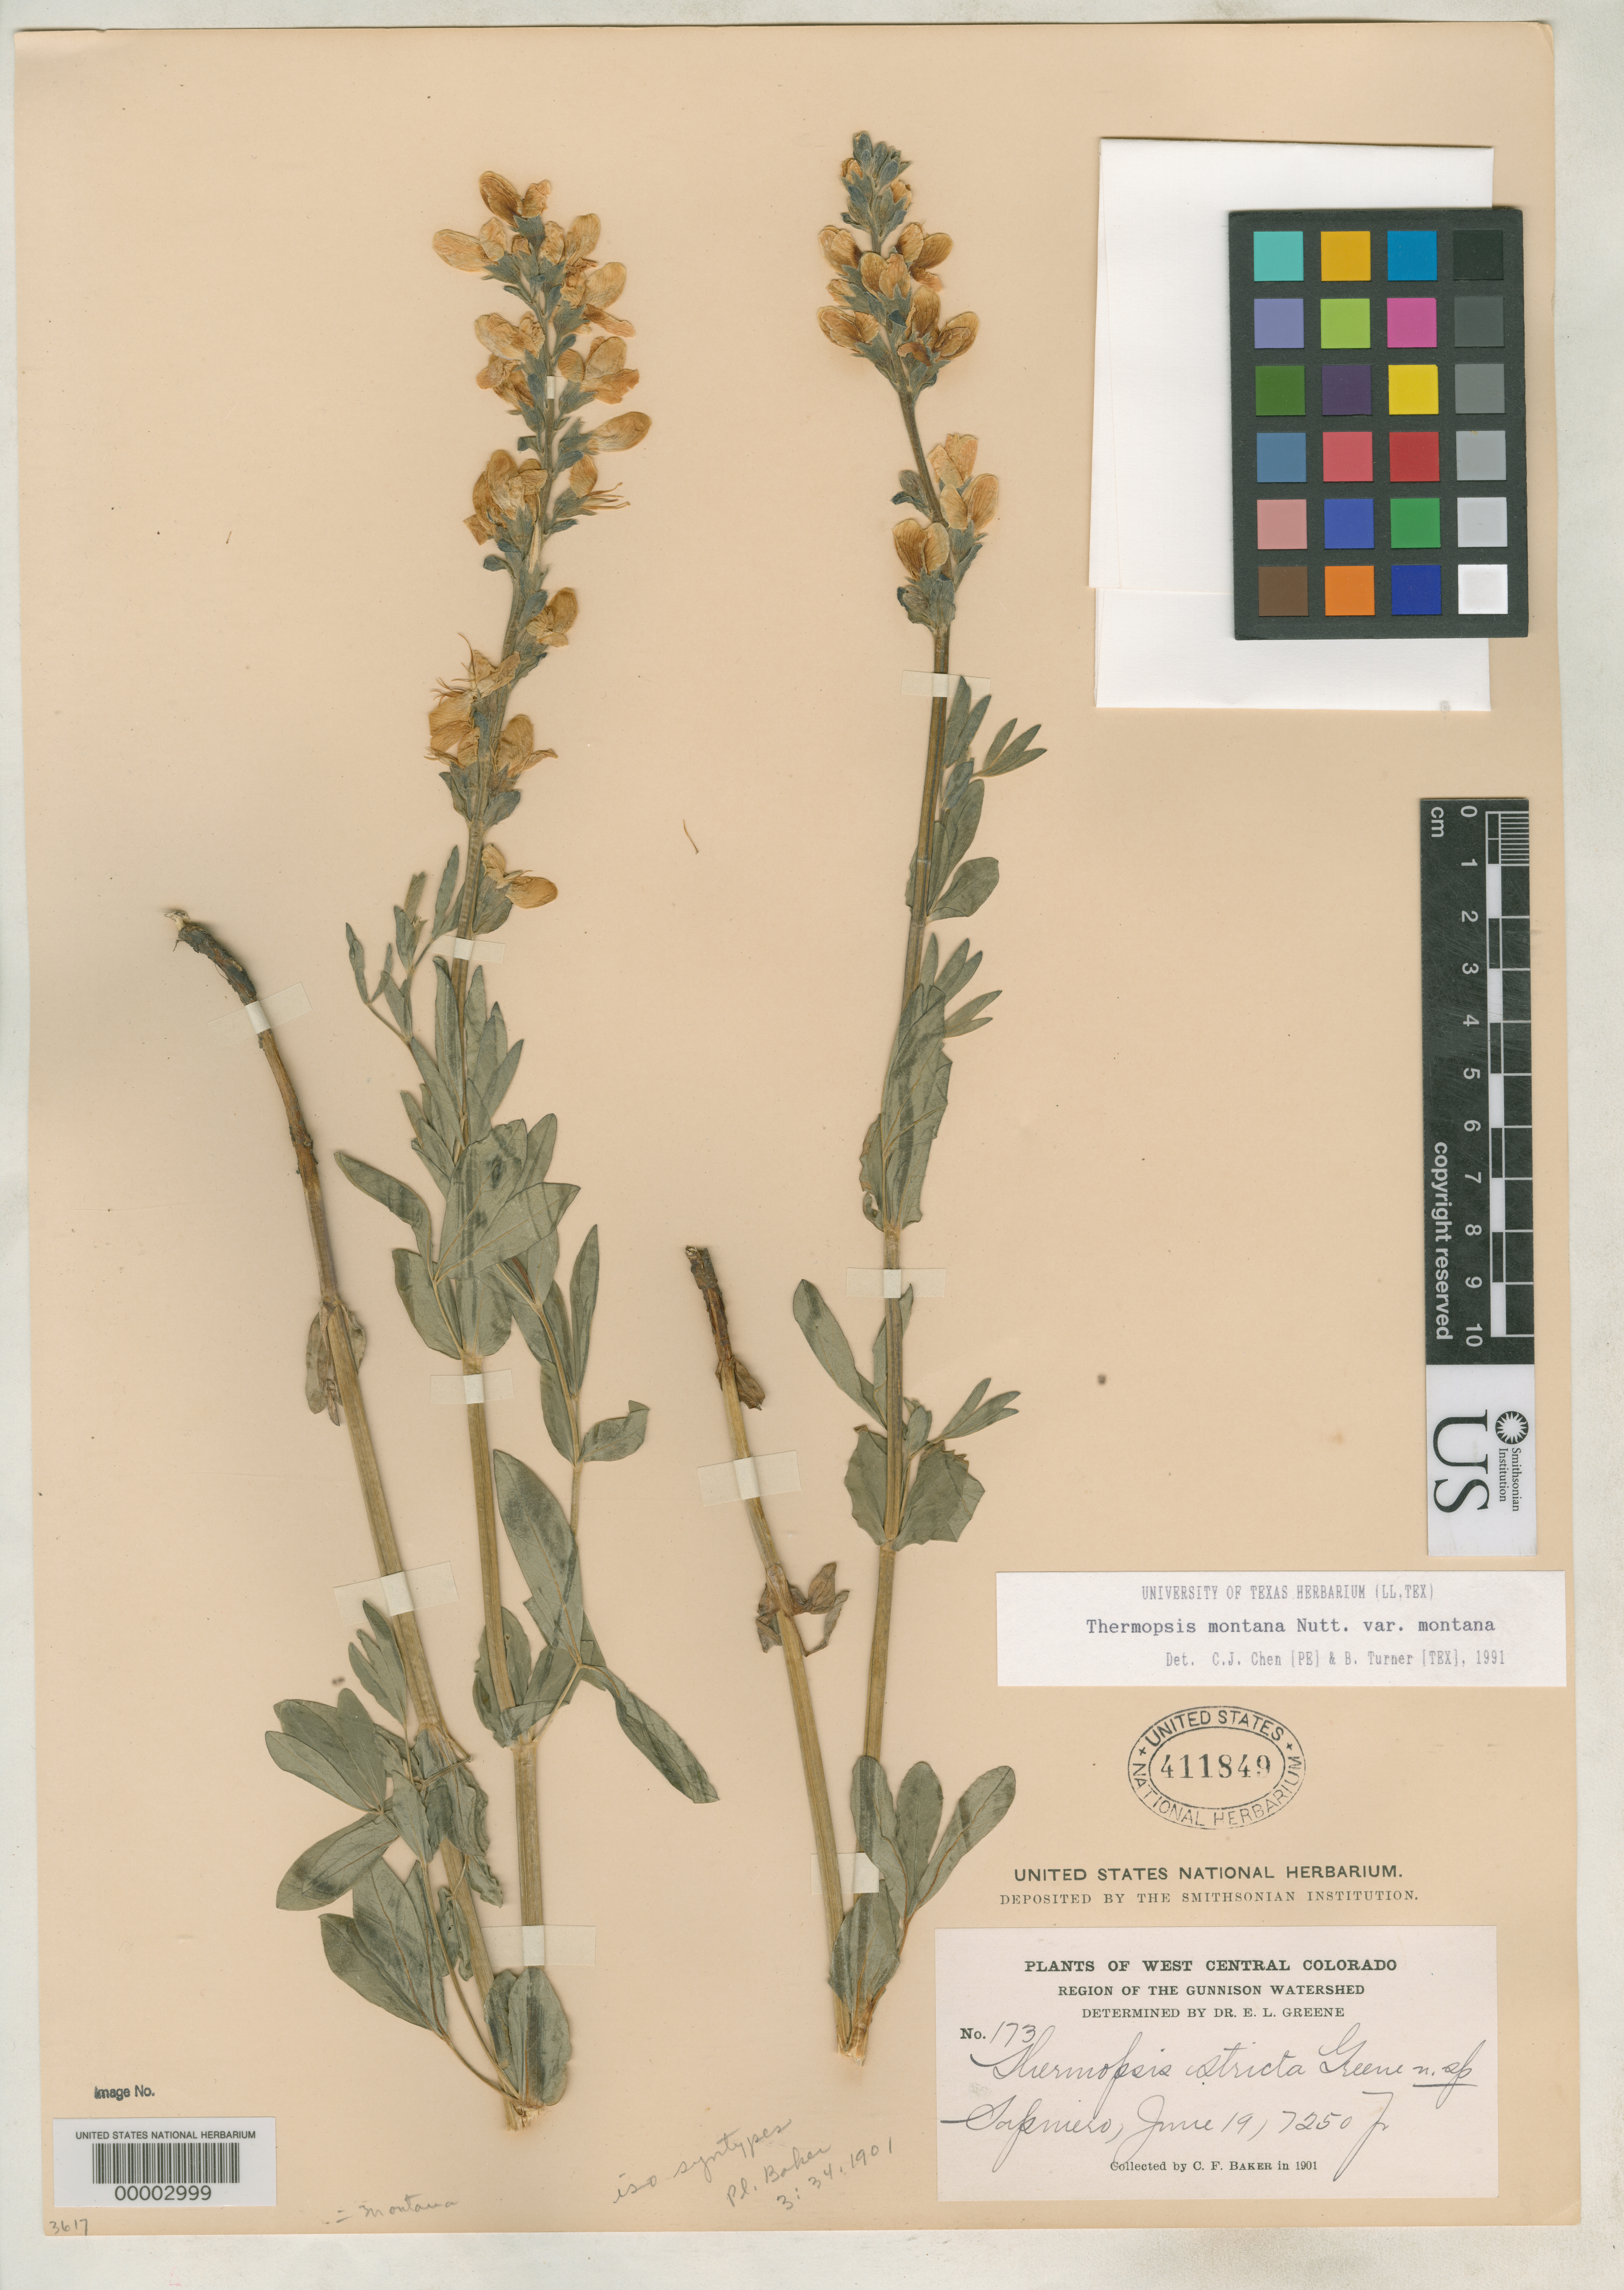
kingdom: Plantae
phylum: Tracheophyta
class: Magnoliopsida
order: Fabales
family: Fabaceae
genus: Thermopsis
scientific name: Thermopsis stricta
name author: Greene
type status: Isosyntype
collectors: C. F. Baker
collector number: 173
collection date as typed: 19 Jun 1901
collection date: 1901-06-19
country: United States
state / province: Colorado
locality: Sapniero.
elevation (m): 2210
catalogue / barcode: US 411849